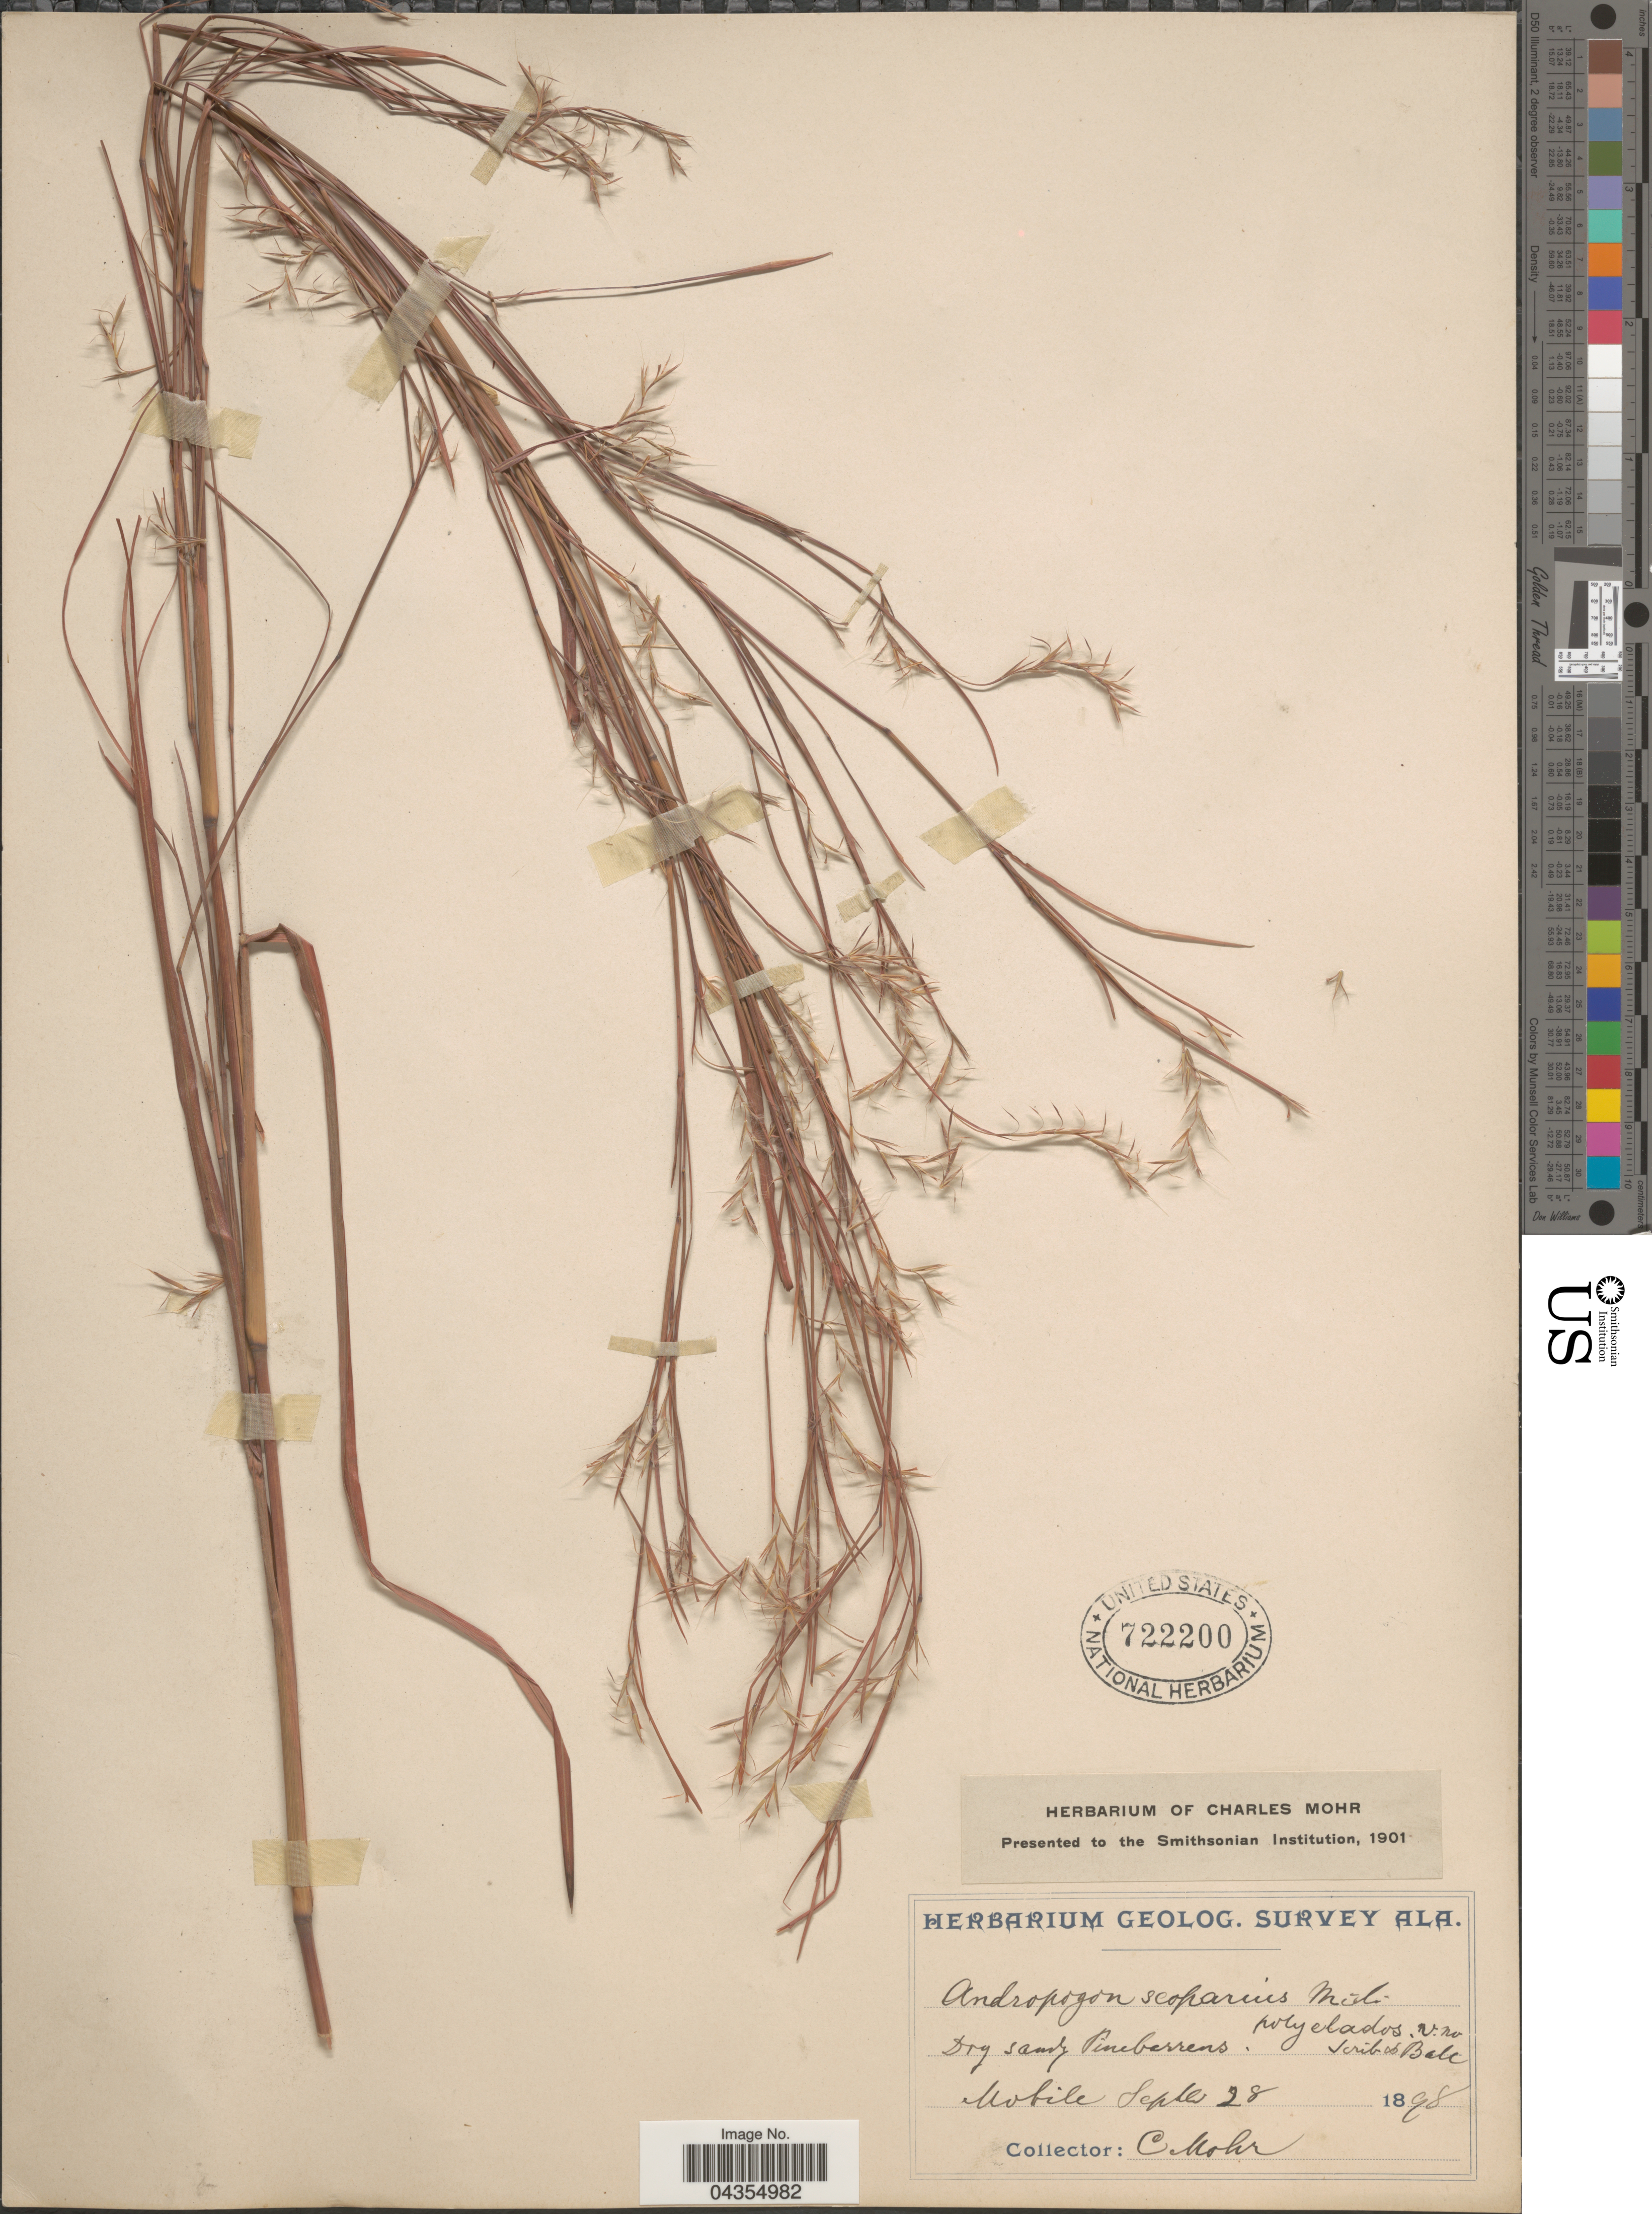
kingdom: Plantae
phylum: Tracheophyta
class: Liliopsida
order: Poales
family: Poaceae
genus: Schizachyrium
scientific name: Schizachyrium sanguineum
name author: (Retz.) Alston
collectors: Mohr, C. T. (herbarium)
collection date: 1898-09-28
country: United States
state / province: Alabama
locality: Geolog. Survey Ala. Mobile.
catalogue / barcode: US 722200